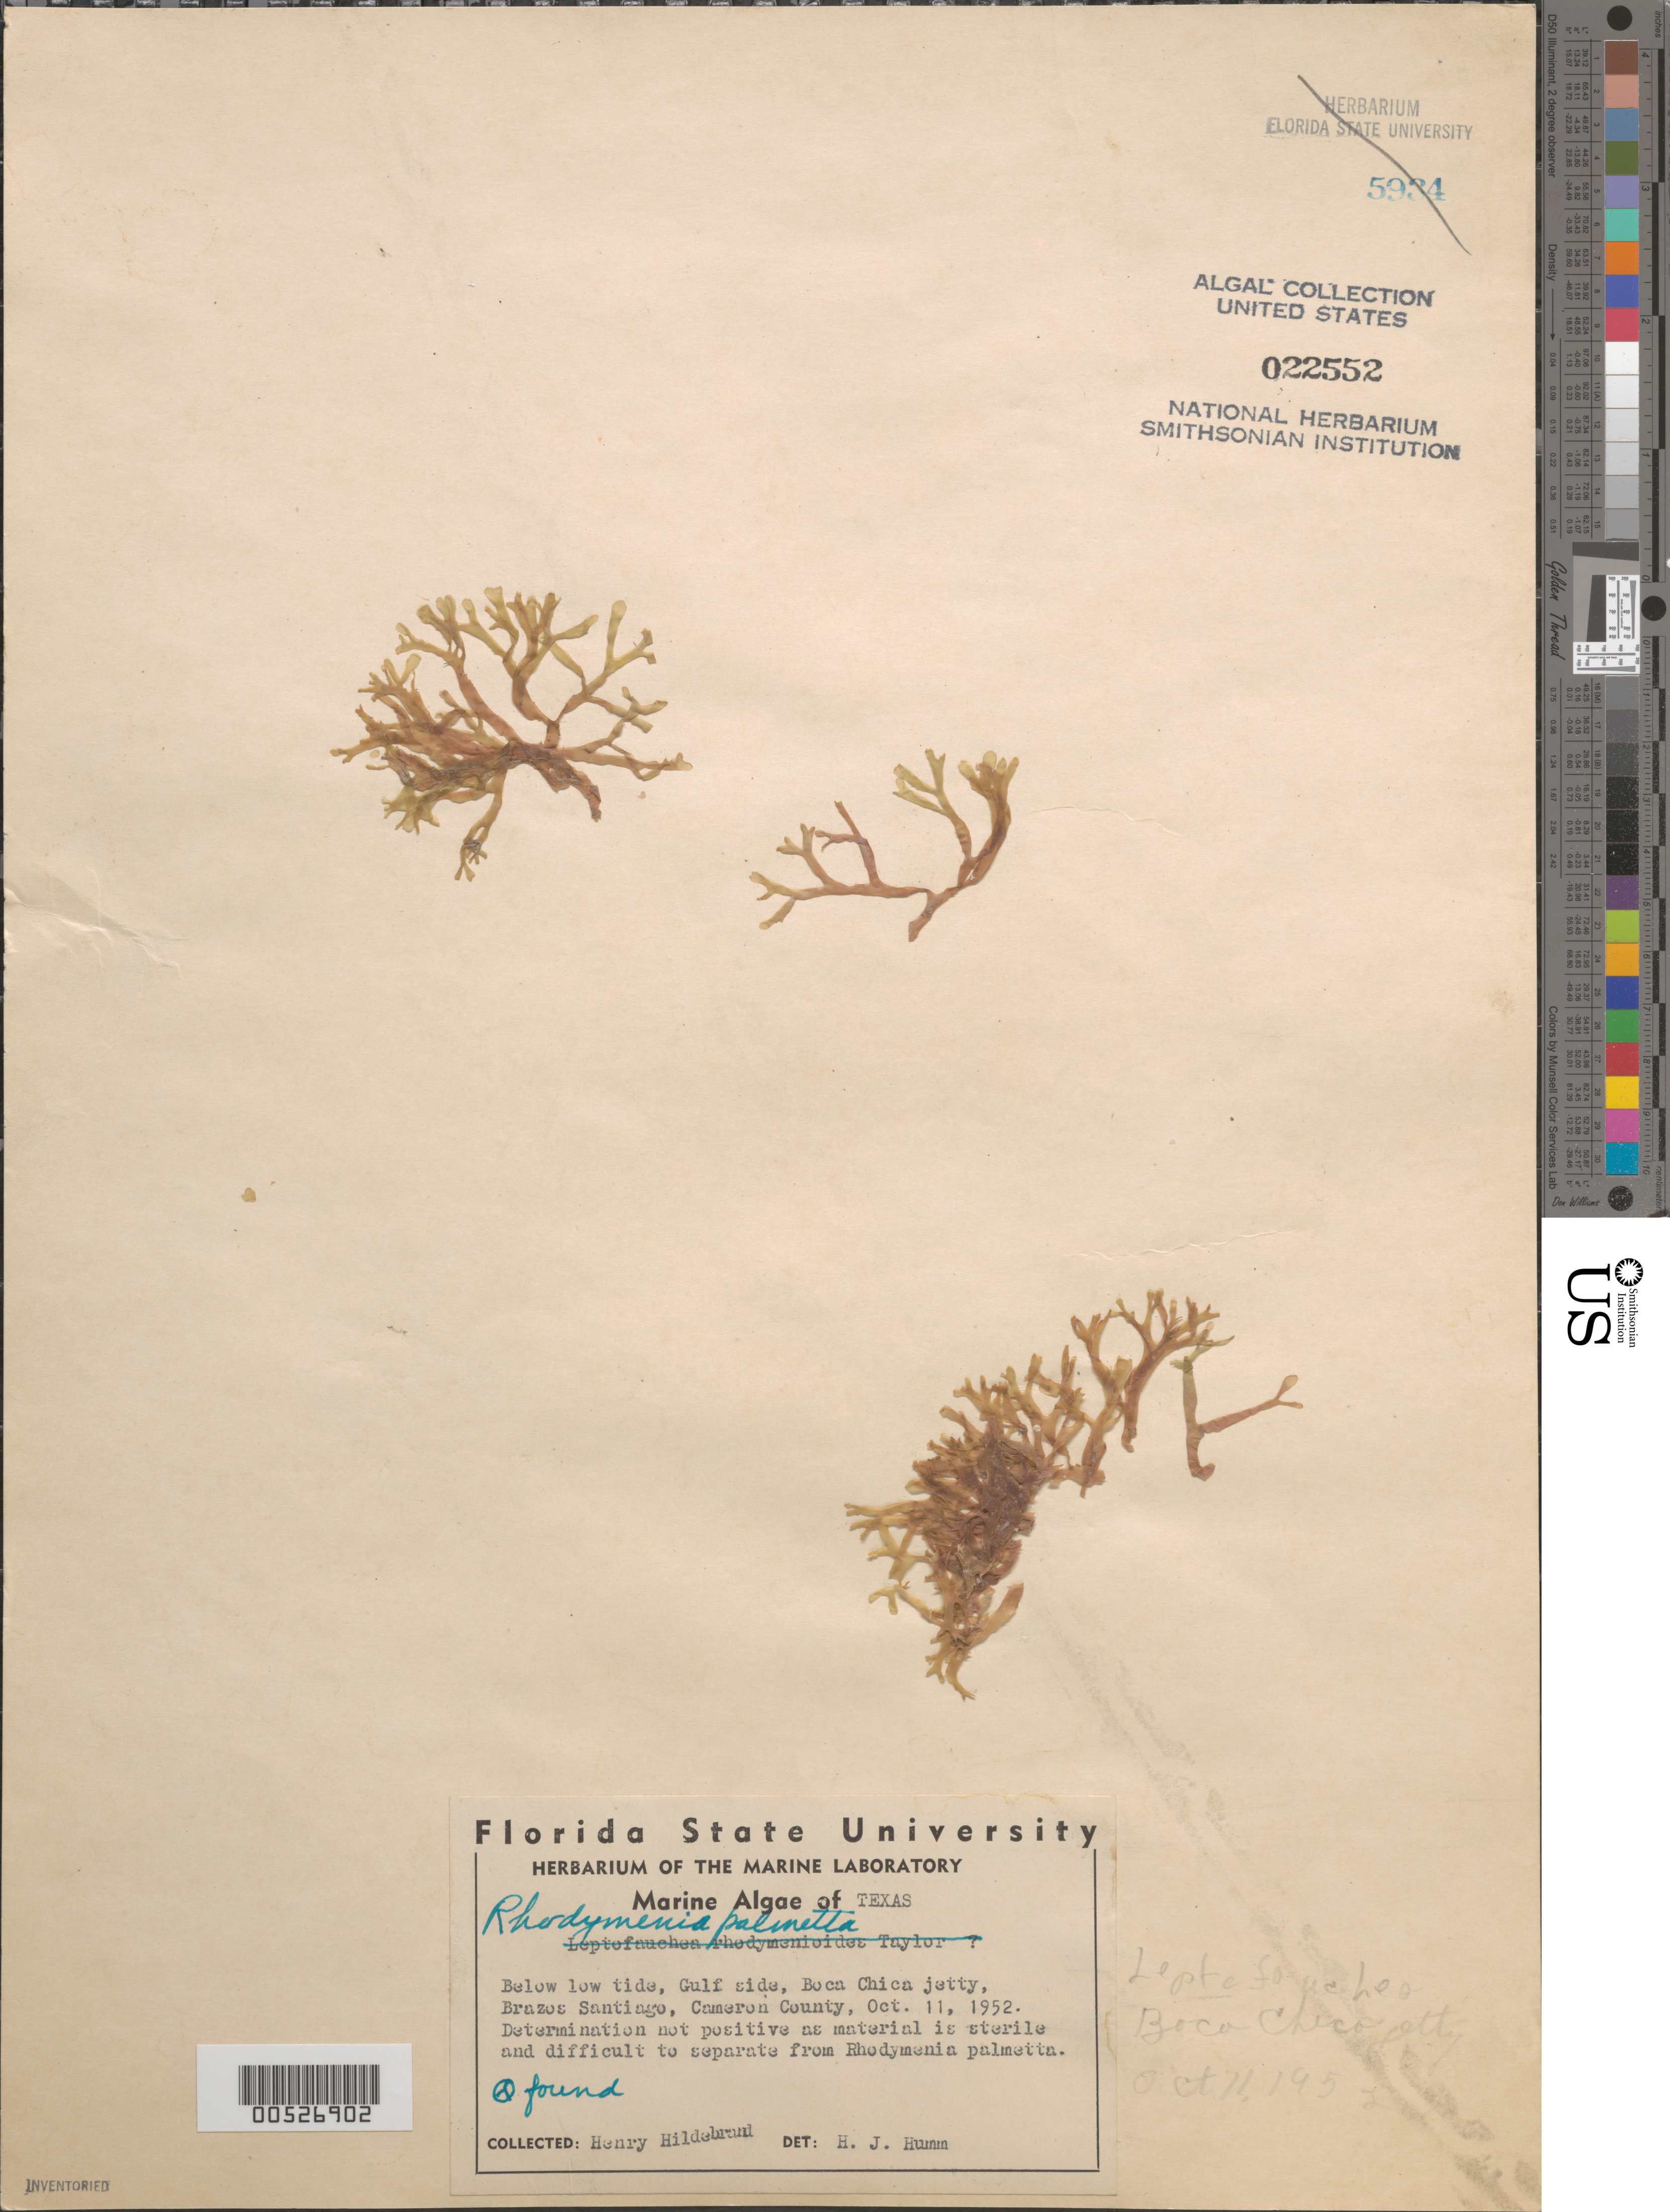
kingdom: Plantae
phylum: Rhodophyta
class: Florideophyceae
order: Rhodymeniales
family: Rhodymeniaceae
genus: Rhodymenia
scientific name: Rhodymenia pseudopalmata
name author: (J.V.Lamouroux) P.C. Silva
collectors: H. Hildebrand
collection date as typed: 11 Oct 1952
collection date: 1952-10-11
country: United States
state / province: Texas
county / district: Cameron County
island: Brazos Island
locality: Boca Chica jetty, Brazos Santiago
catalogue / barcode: US 22552